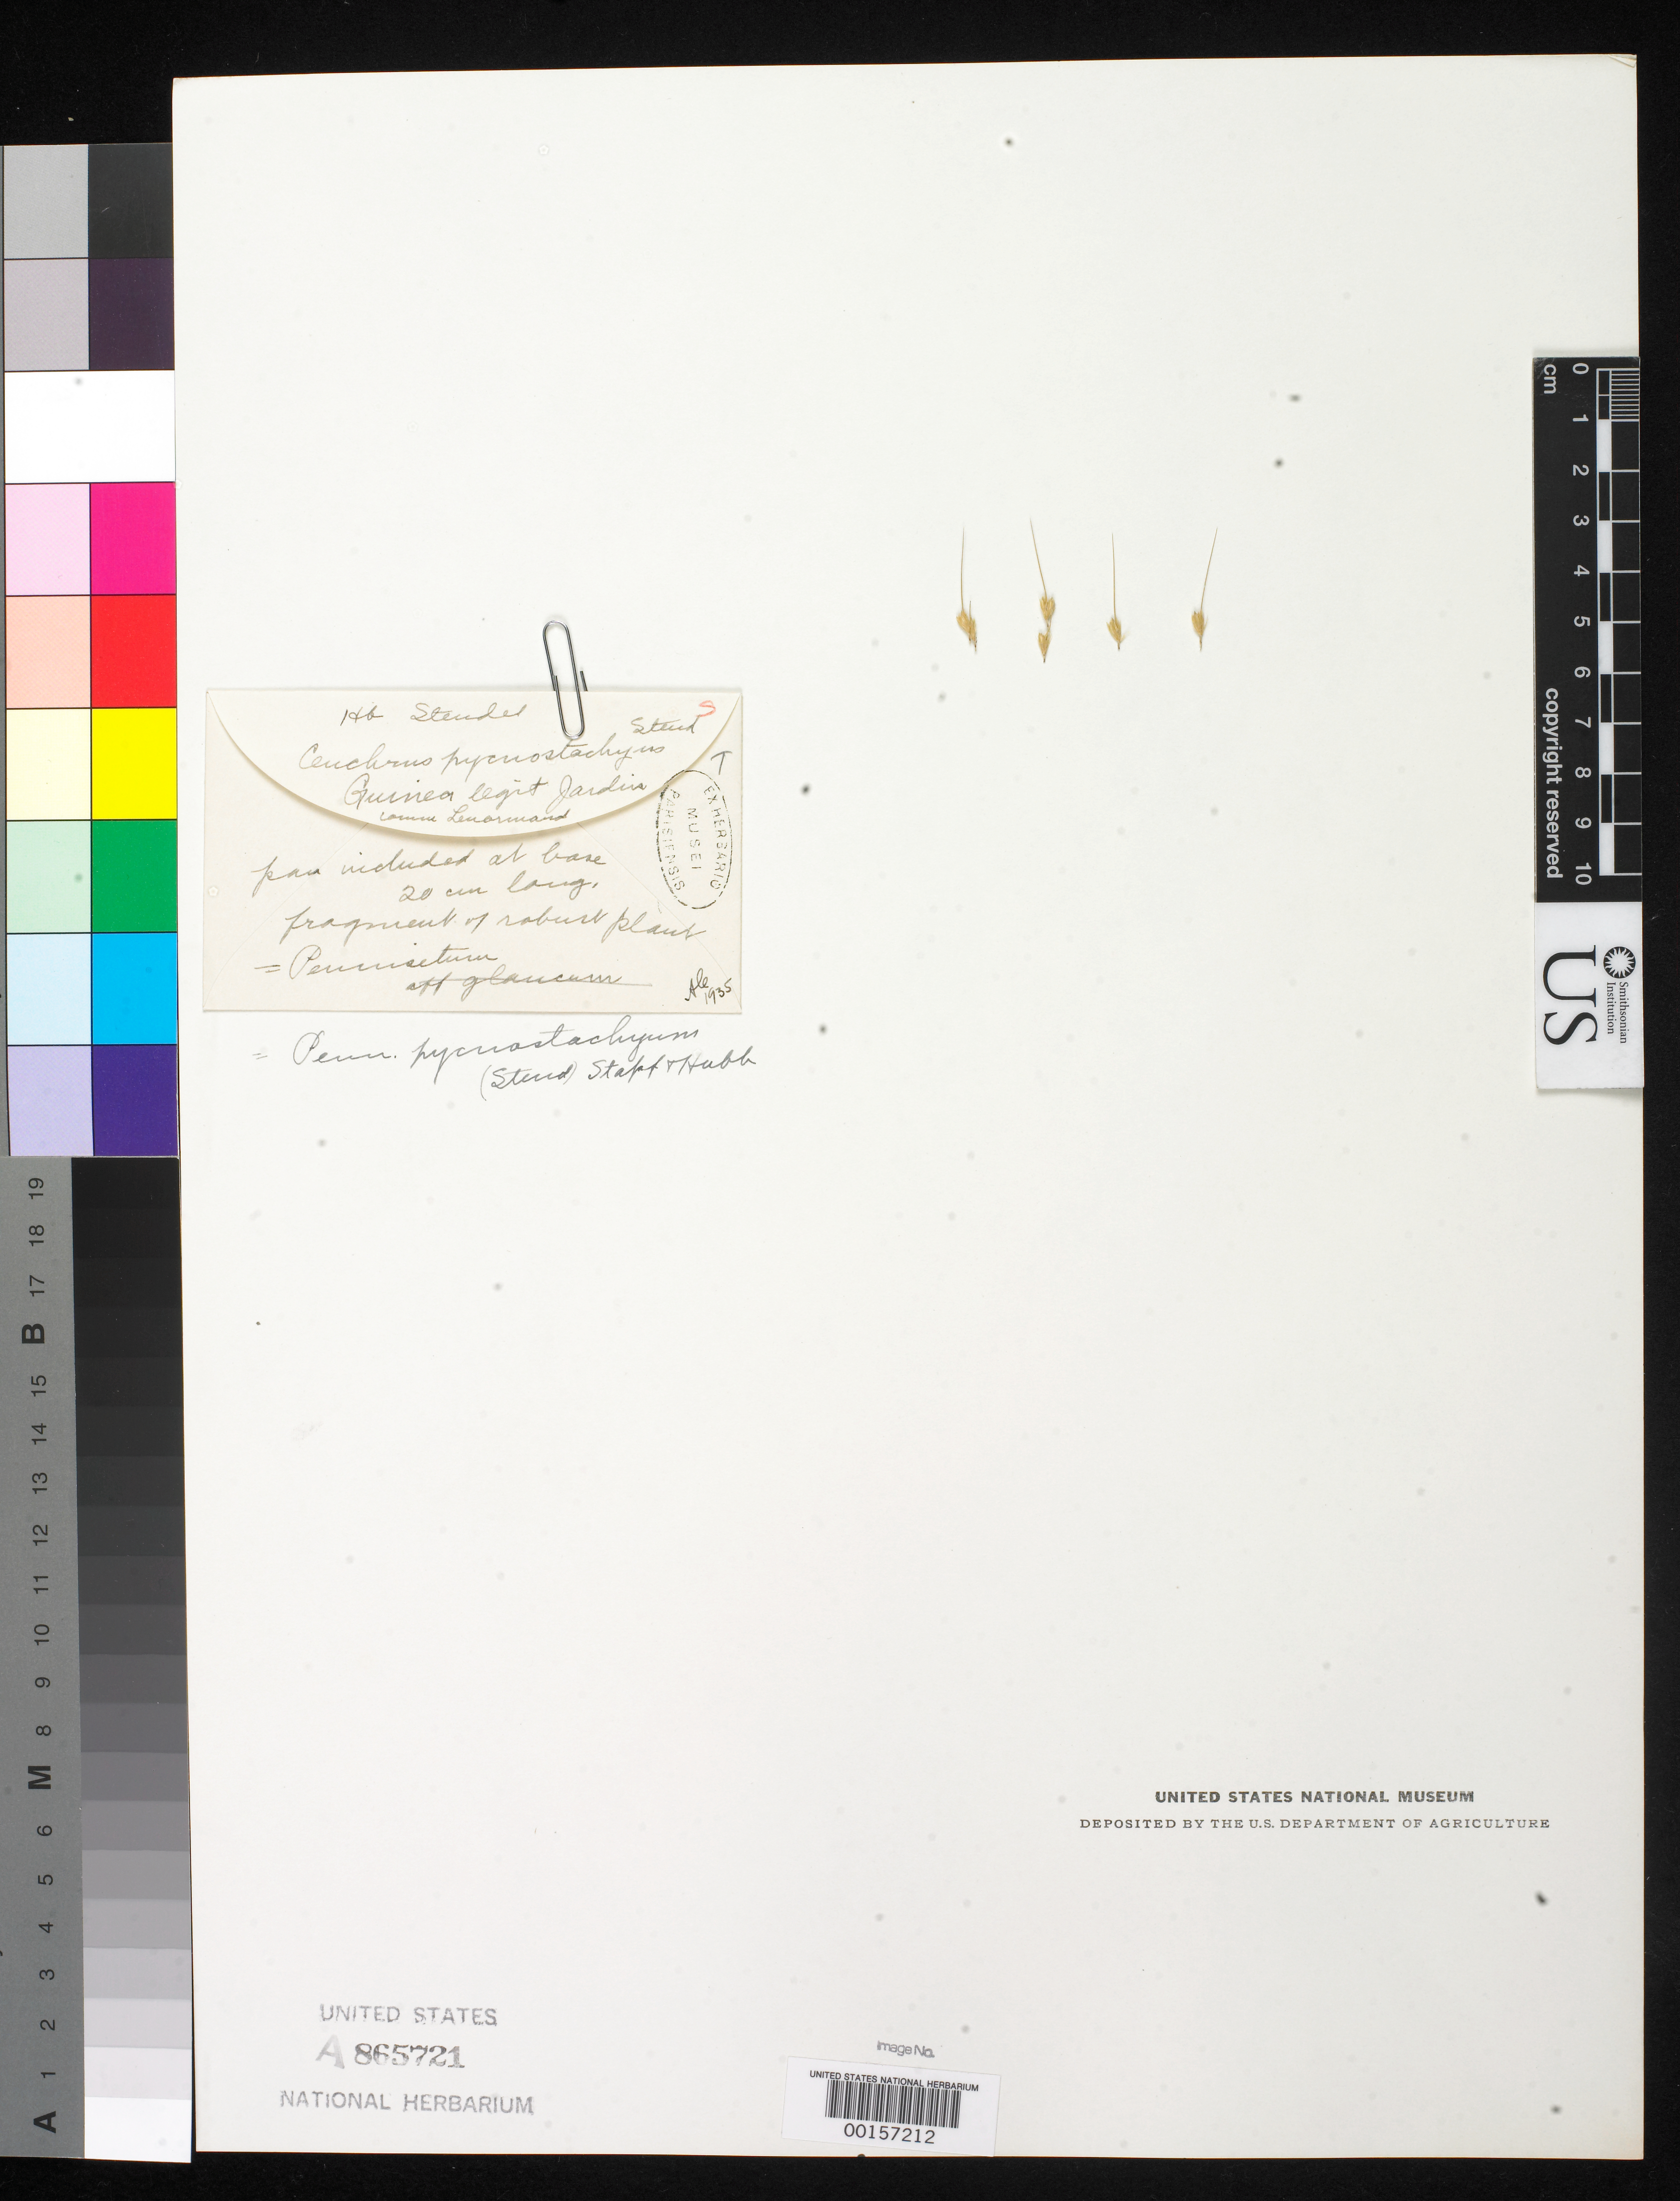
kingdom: Plantae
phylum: Tracheophyta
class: Liliopsida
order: Poales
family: Poaceae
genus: Cenchrus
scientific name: Cenchrus pycnostachyus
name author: Steud.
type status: Type Fragment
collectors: -. Jardin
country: Guinea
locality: "Guinea" is only geographical data given.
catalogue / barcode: US 865721A